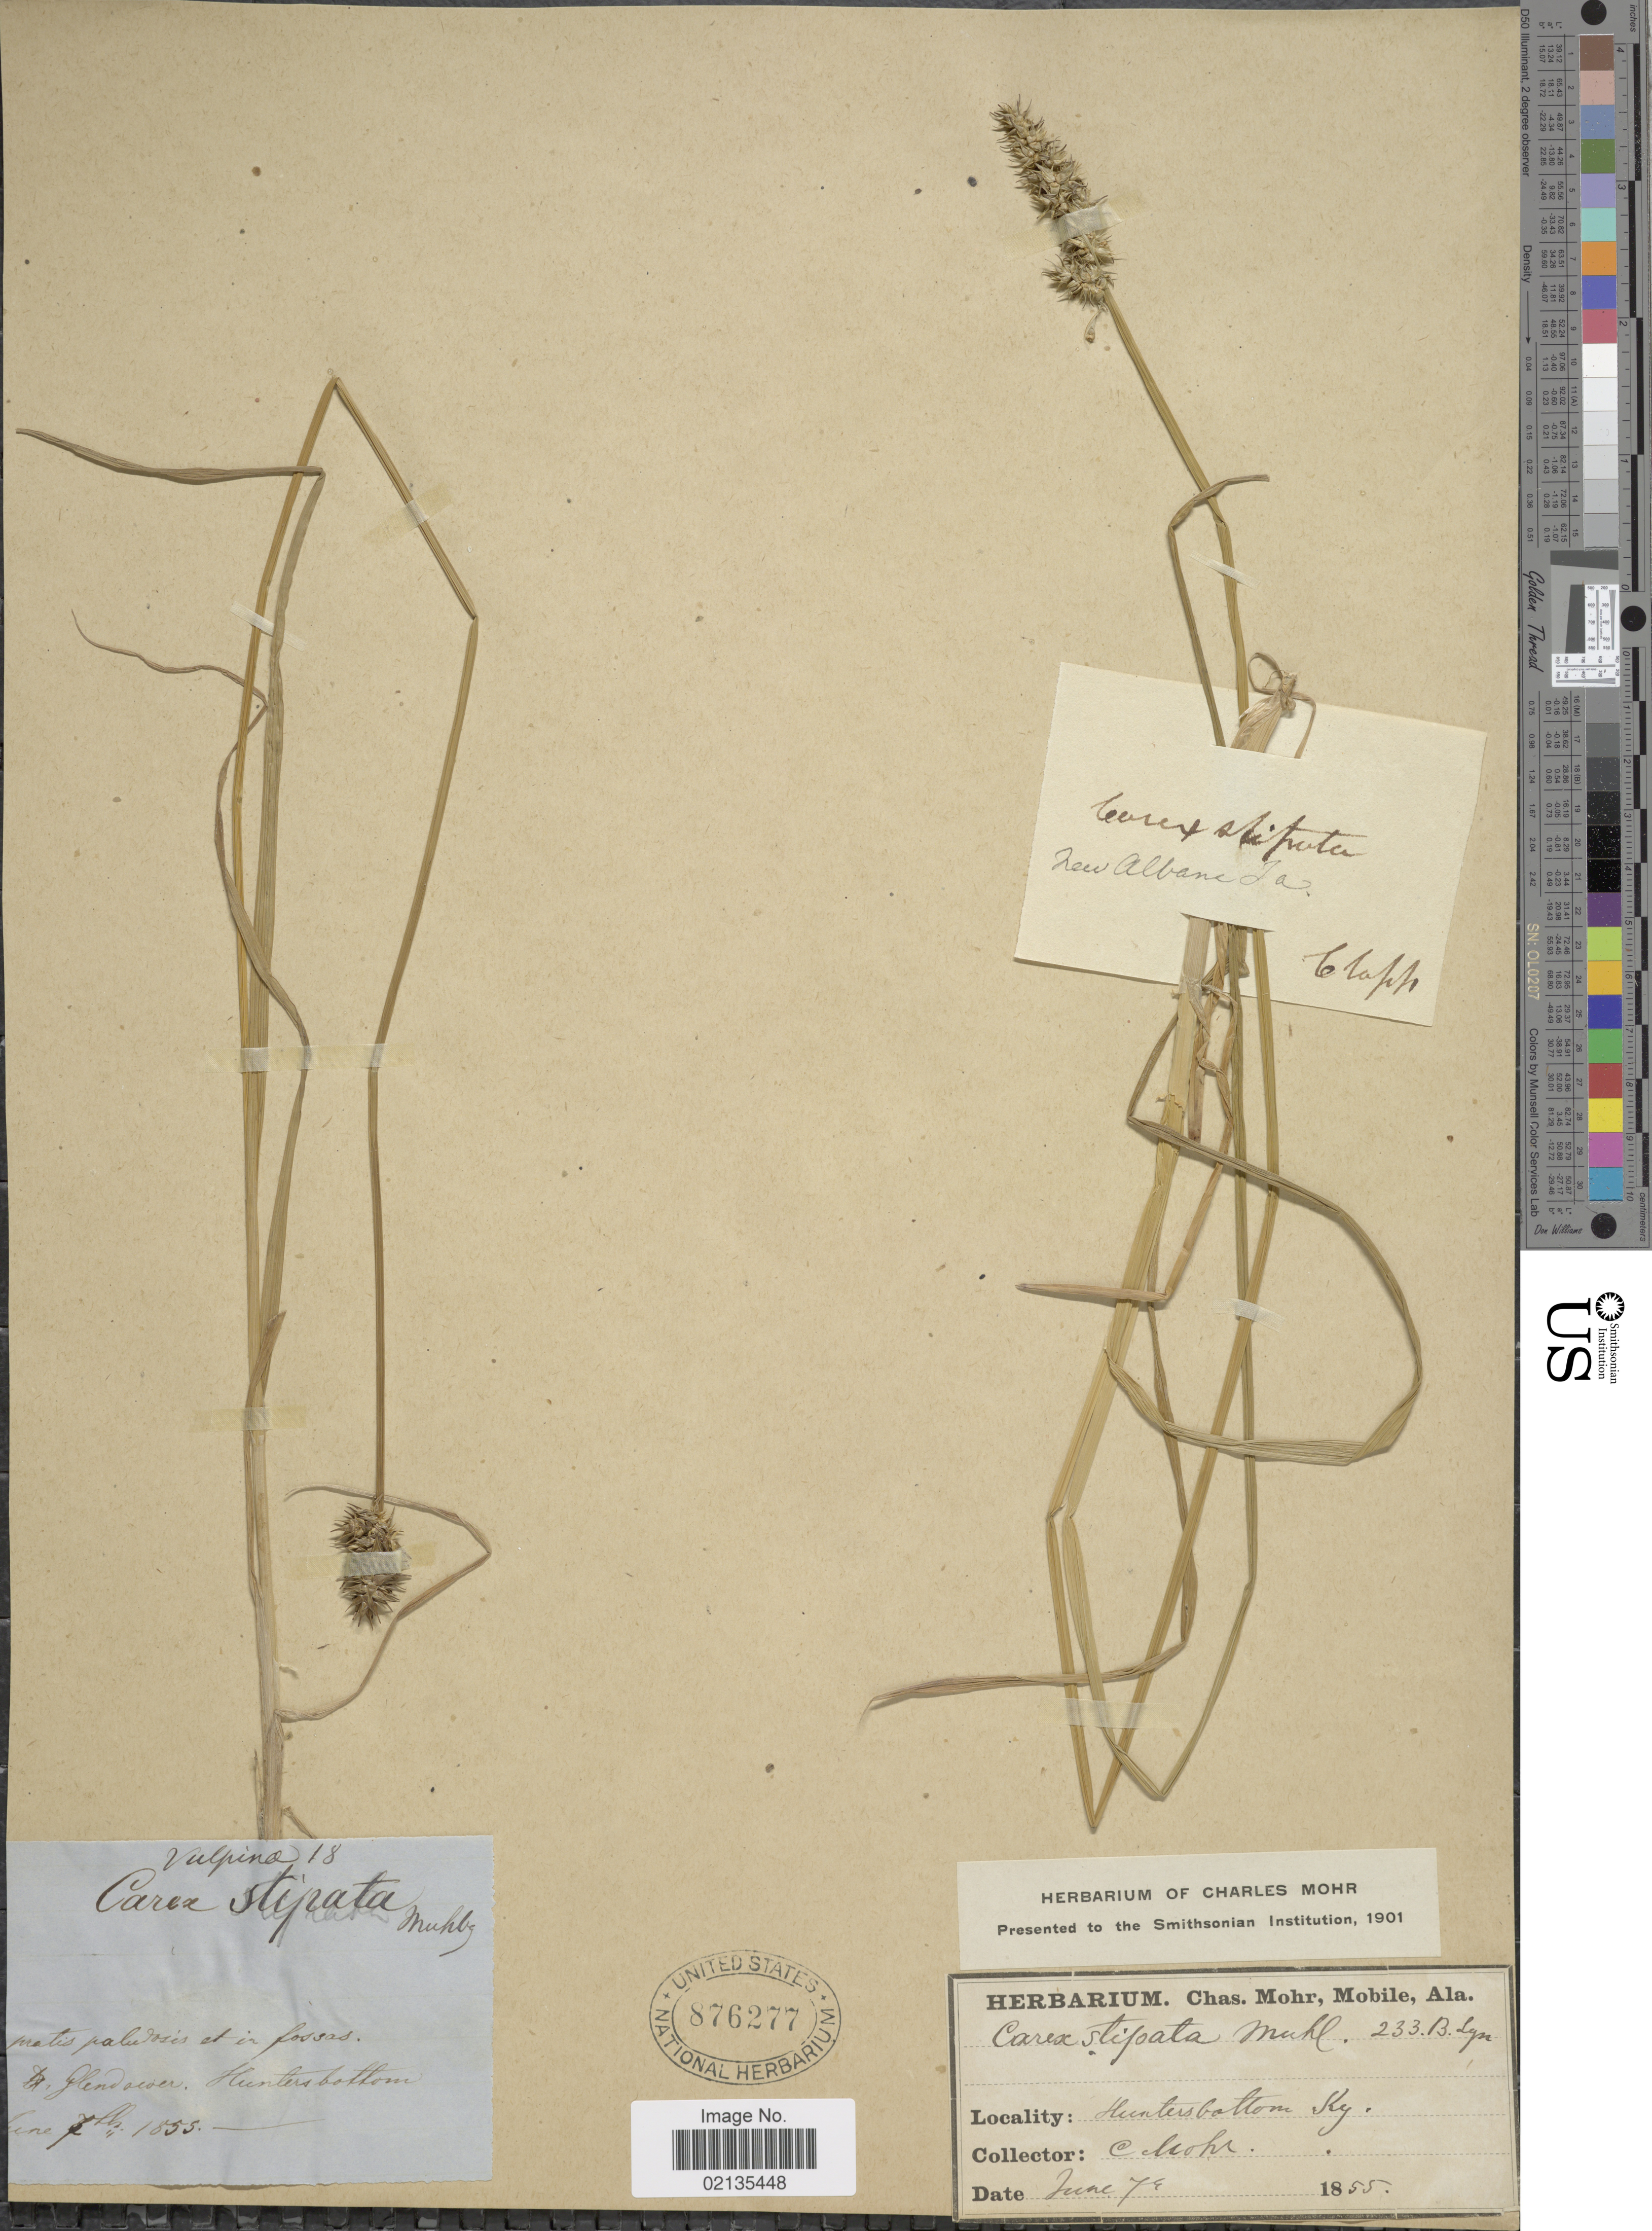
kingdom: Plantae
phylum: Tracheophyta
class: Liliopsida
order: Poales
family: Cyperaceae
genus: Carex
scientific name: Carex stipata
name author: Muhl. ex Willd.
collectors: C. T. Mohr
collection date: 1855-06-07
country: United States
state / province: Kentucky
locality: Huntersbottom, Glendacier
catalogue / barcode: US 876277